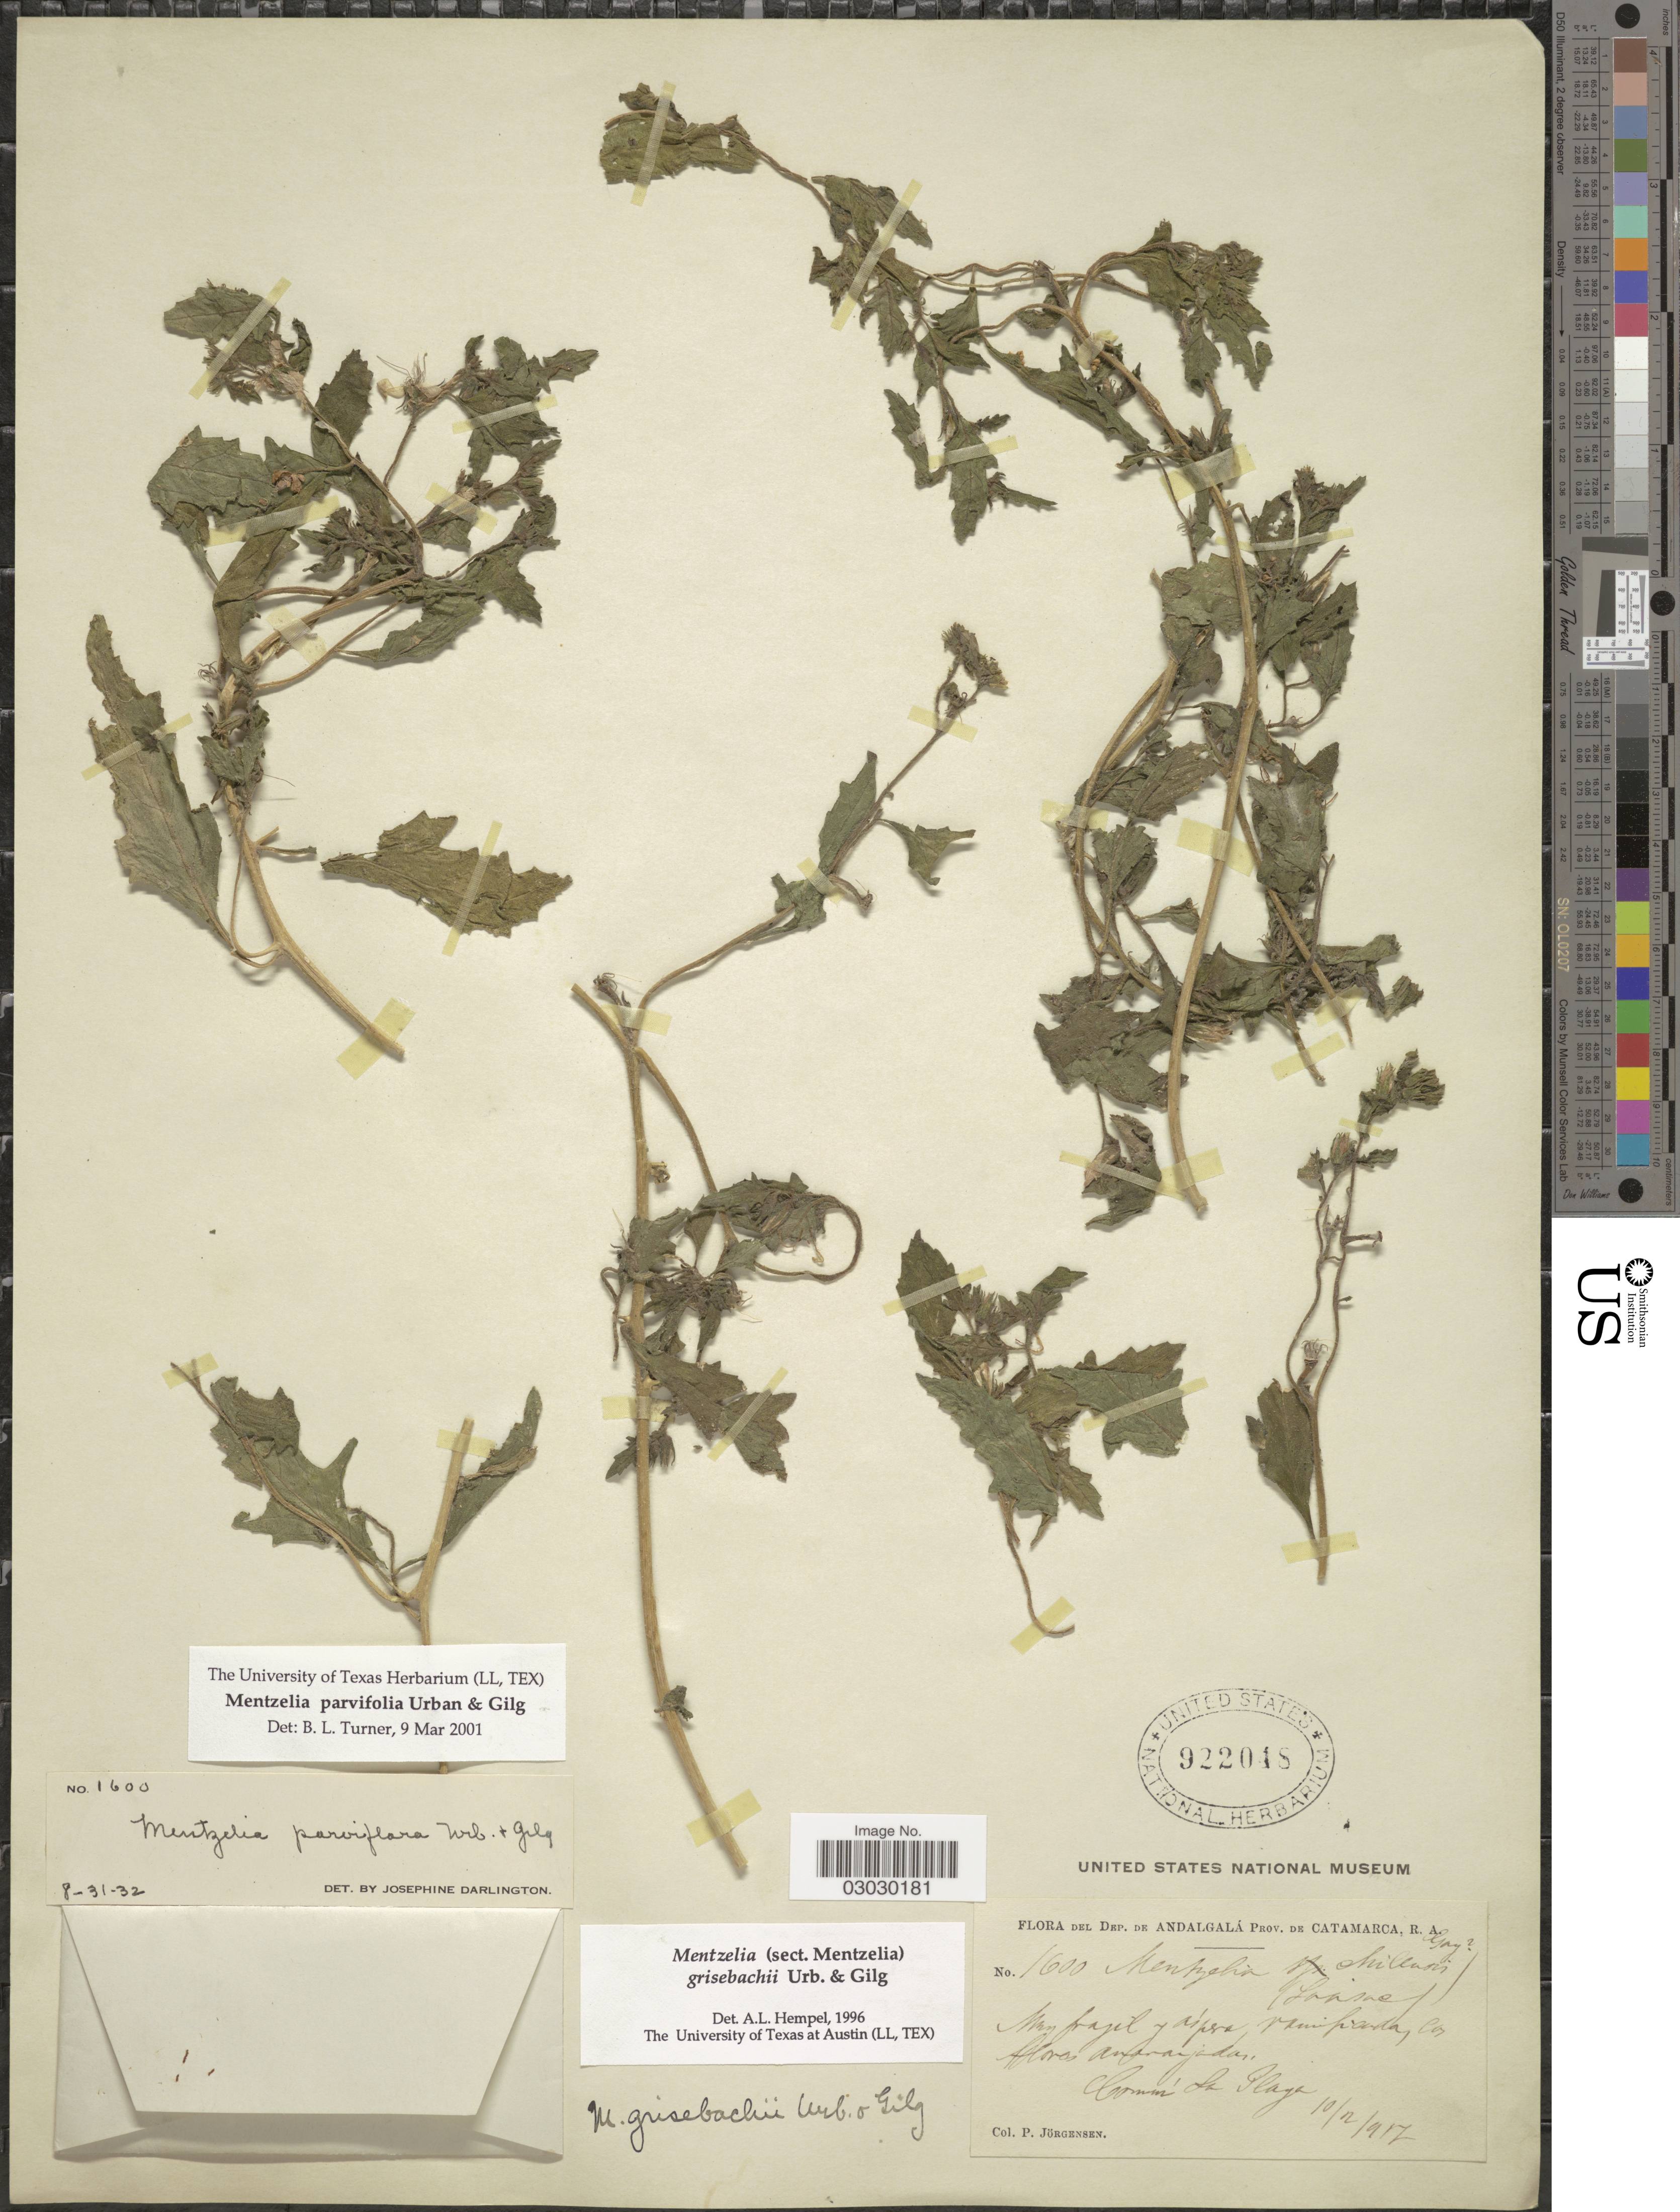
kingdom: Plantae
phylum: Tracheophyta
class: Magnoliopsida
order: Cornales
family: Loasaceae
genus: Mentzelia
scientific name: Mentzelia parvifolia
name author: Urb. & Gilg ex Kurtz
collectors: P. Jörgensen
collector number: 1600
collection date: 1917-02-10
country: Argentina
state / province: Catamarca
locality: Del Dep. De Andalgala, R. A., Común La Playa.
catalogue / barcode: US 922048